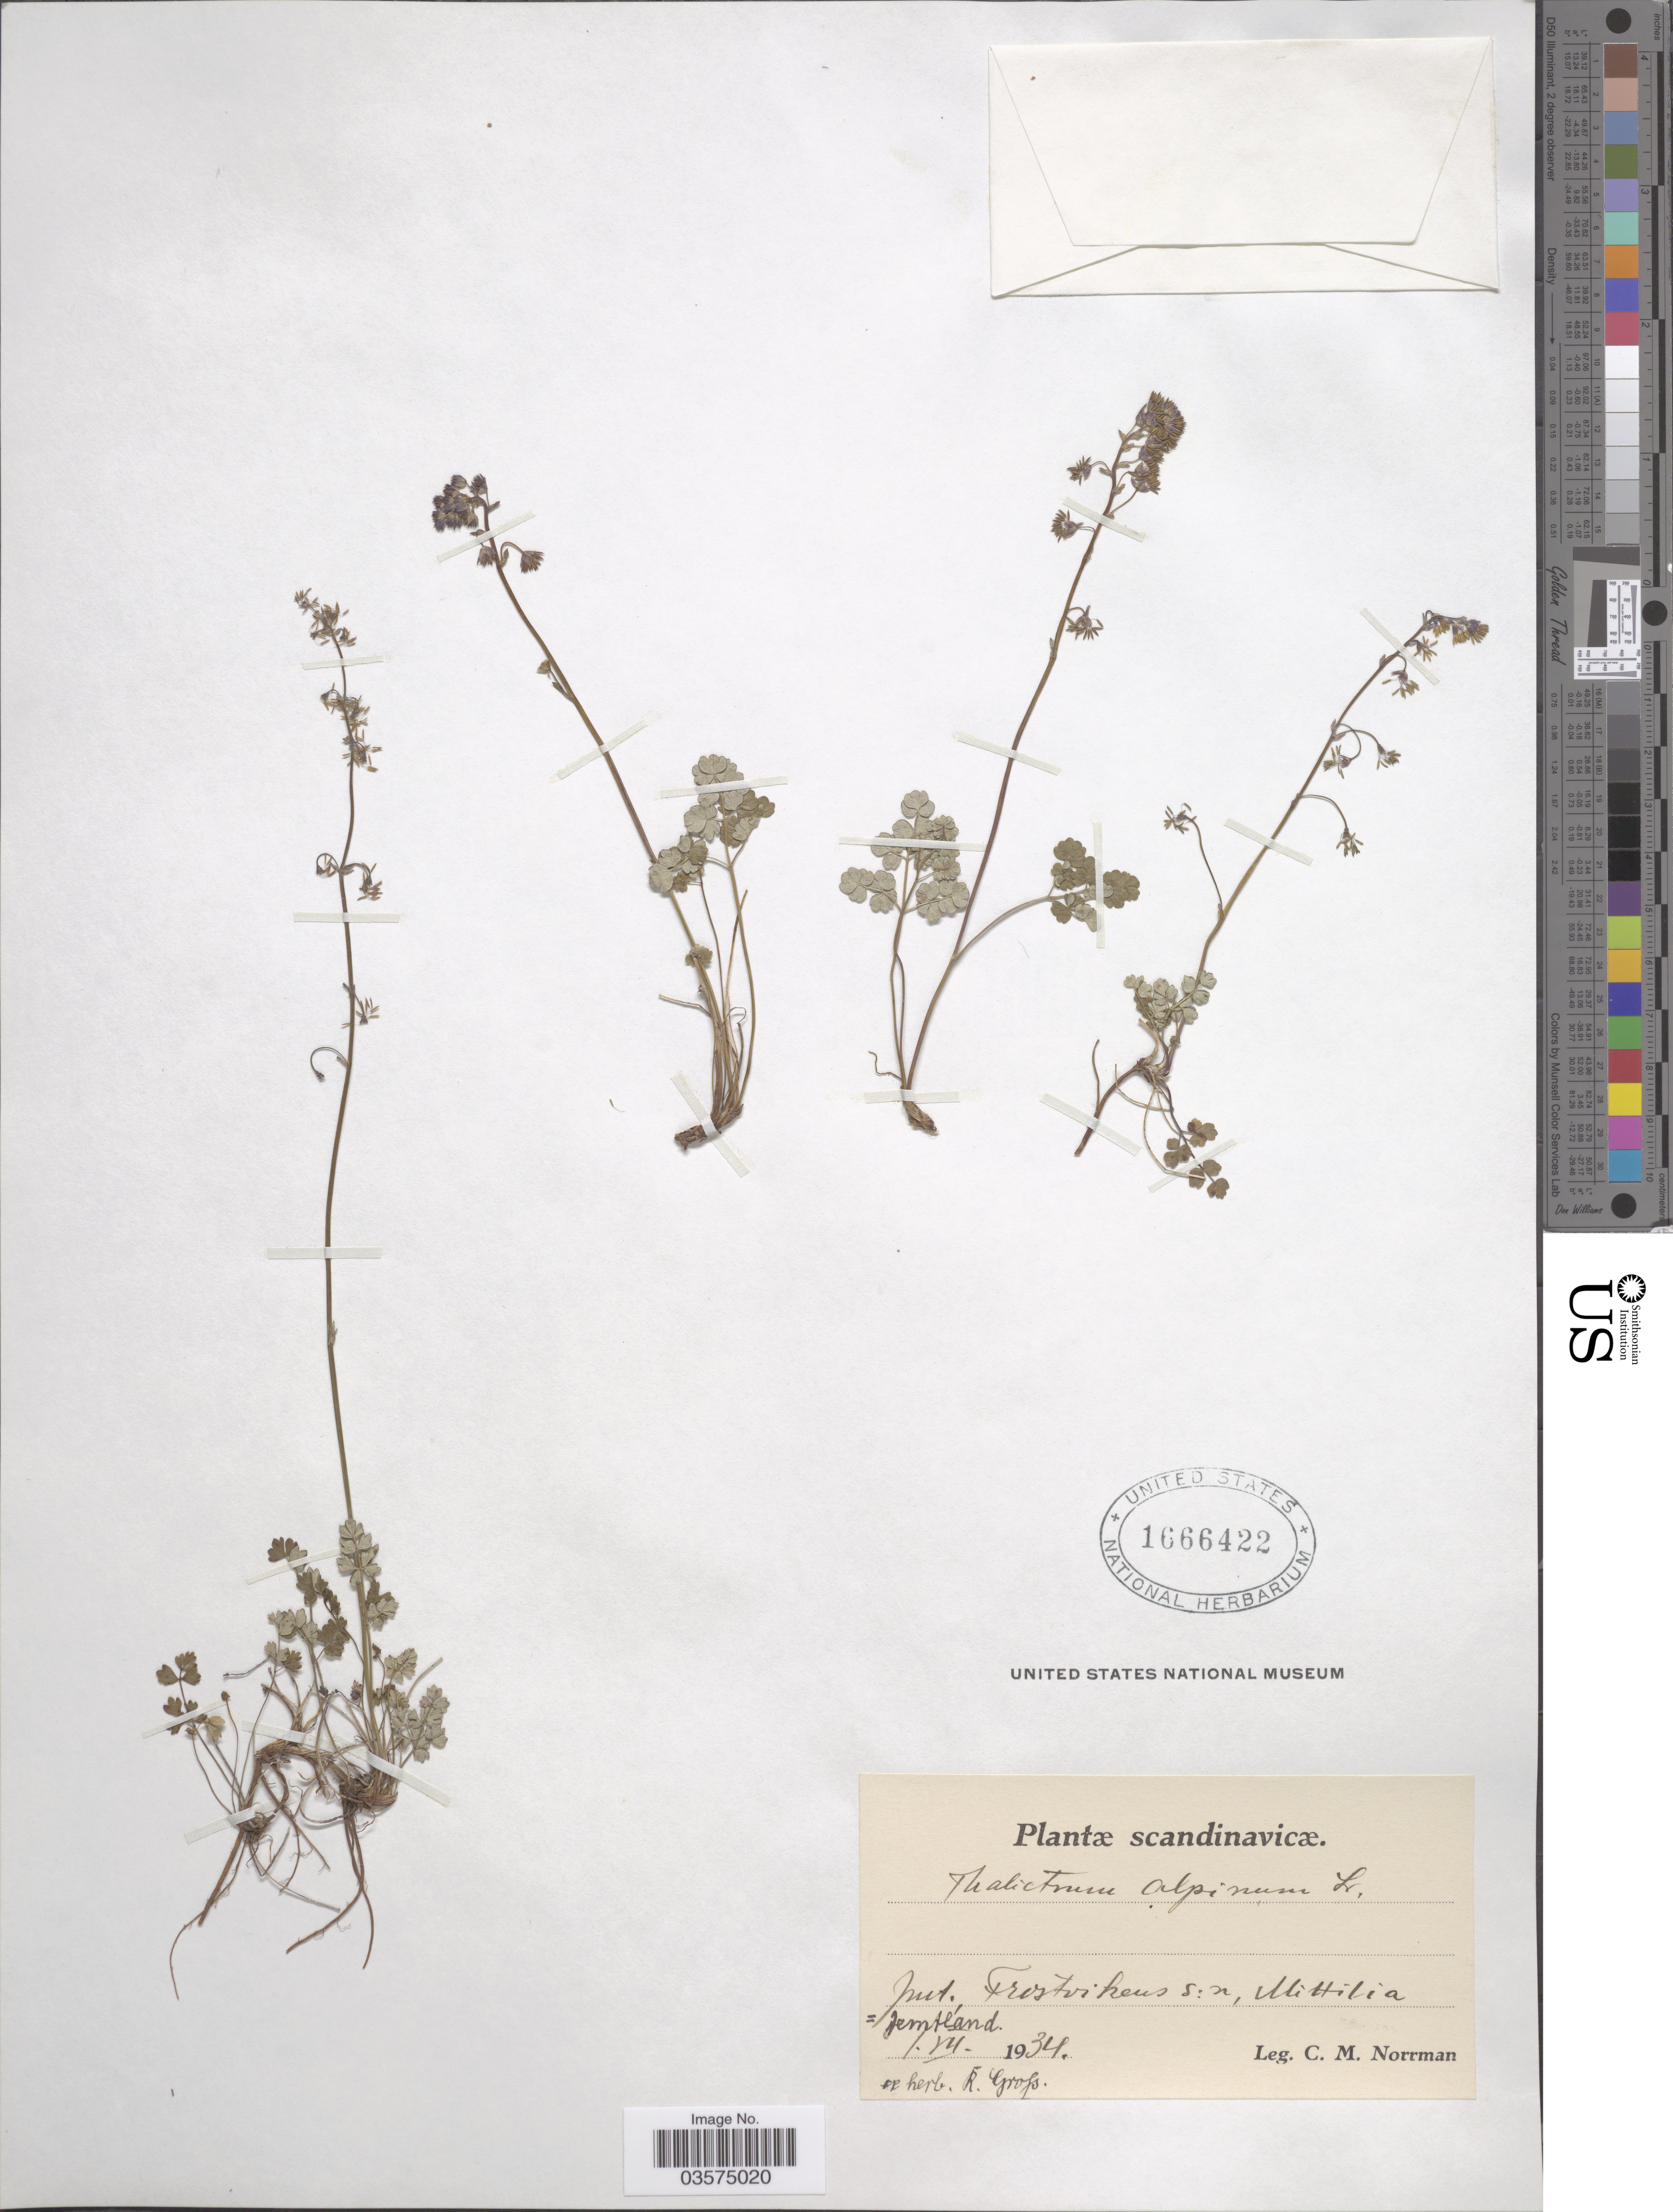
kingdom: Plantae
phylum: Tracheophyta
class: Magnoliopsida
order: Ranunculales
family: Ranunculaceae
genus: Thalictrum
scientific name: Thalictrum alpinum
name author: L.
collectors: C. Norrman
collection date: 1934-07-01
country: Sweden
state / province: Jämtland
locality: Scandinavicæ. Jmt.=Jemtland. Frostvikens s:n, Mittilia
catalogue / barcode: US 1666422